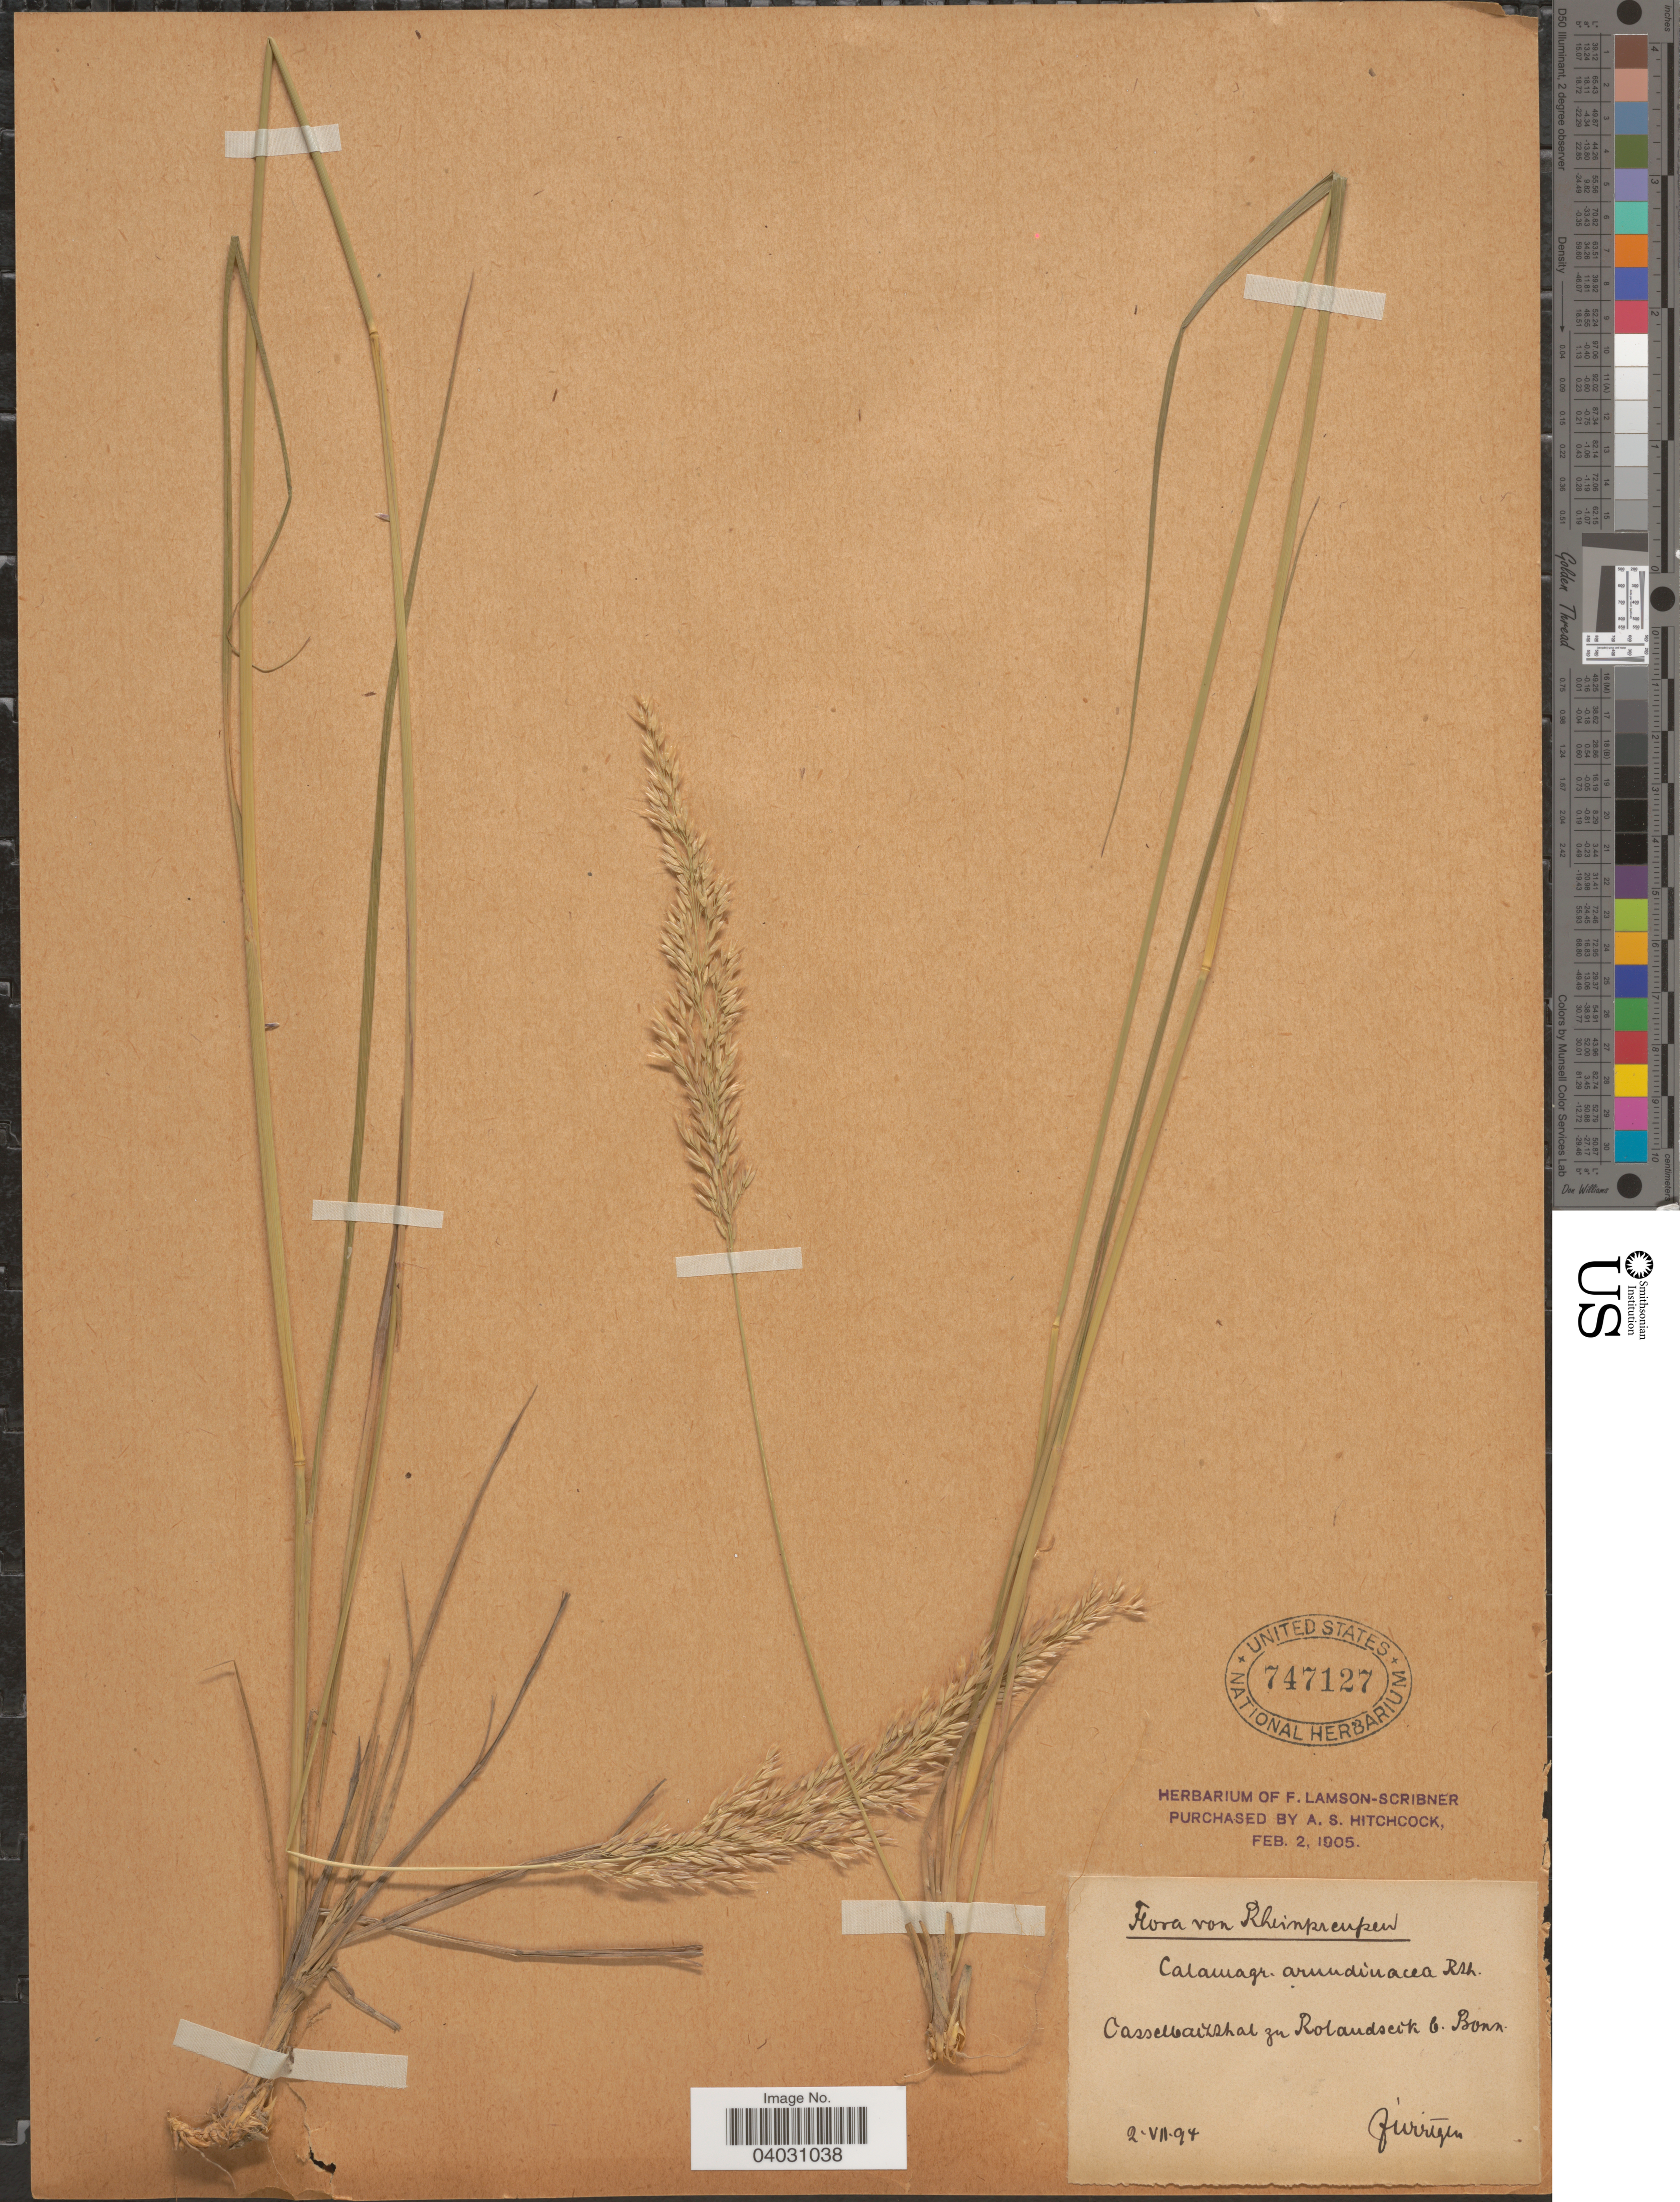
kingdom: Plantae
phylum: Tracheophyta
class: Liliopsida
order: Poales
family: Poaceae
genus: Calamagrostis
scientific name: Calamagrostis arundinacea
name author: (L.) Roth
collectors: F. Wirtgen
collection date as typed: Transcribed d/m/y: 2/7/94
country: Germany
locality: Rheinpreussen. Casselbaikshal zn Rolandseik b. Bonn. [interpreted]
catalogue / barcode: US 747127